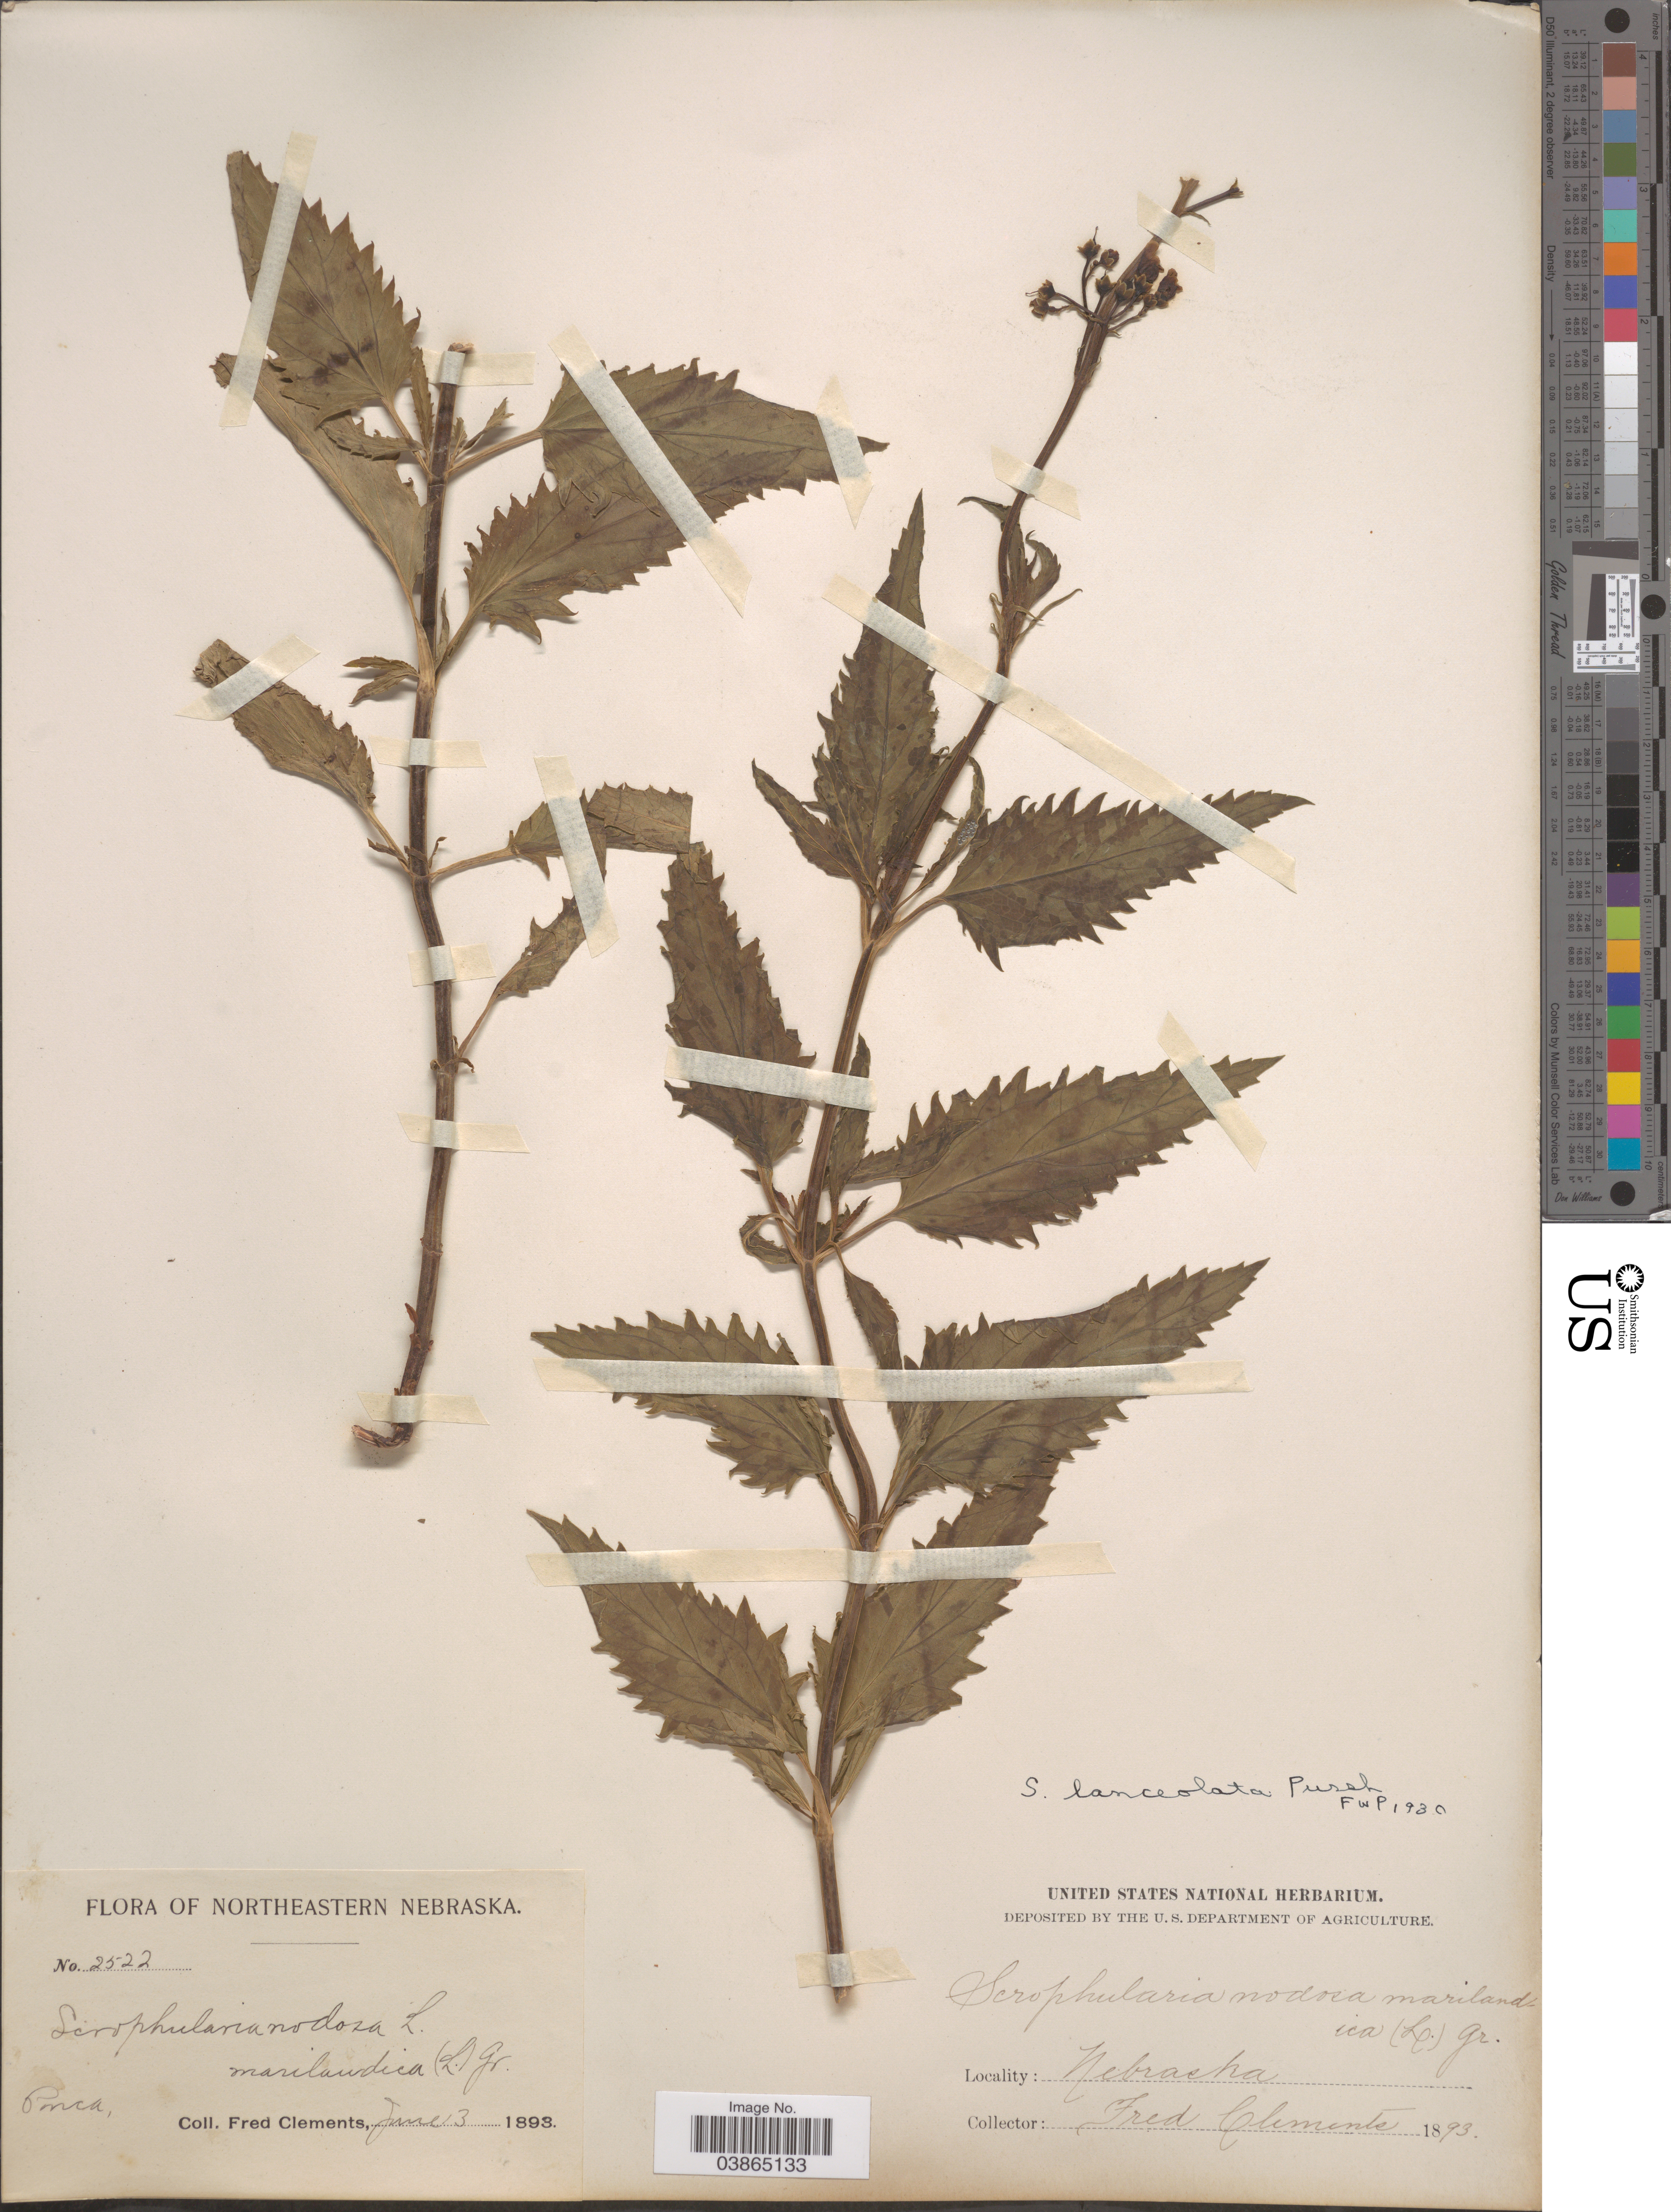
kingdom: Plantae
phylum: Tracheophyta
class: Magnoliopsida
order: Lamiales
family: Scrophulariaceae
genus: Scrophularia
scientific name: Scrophularia lanceolata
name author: Pursh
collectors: F. Clements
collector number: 2522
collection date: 1893-06-13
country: United States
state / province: Nebraska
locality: Northeastern Nebraska.